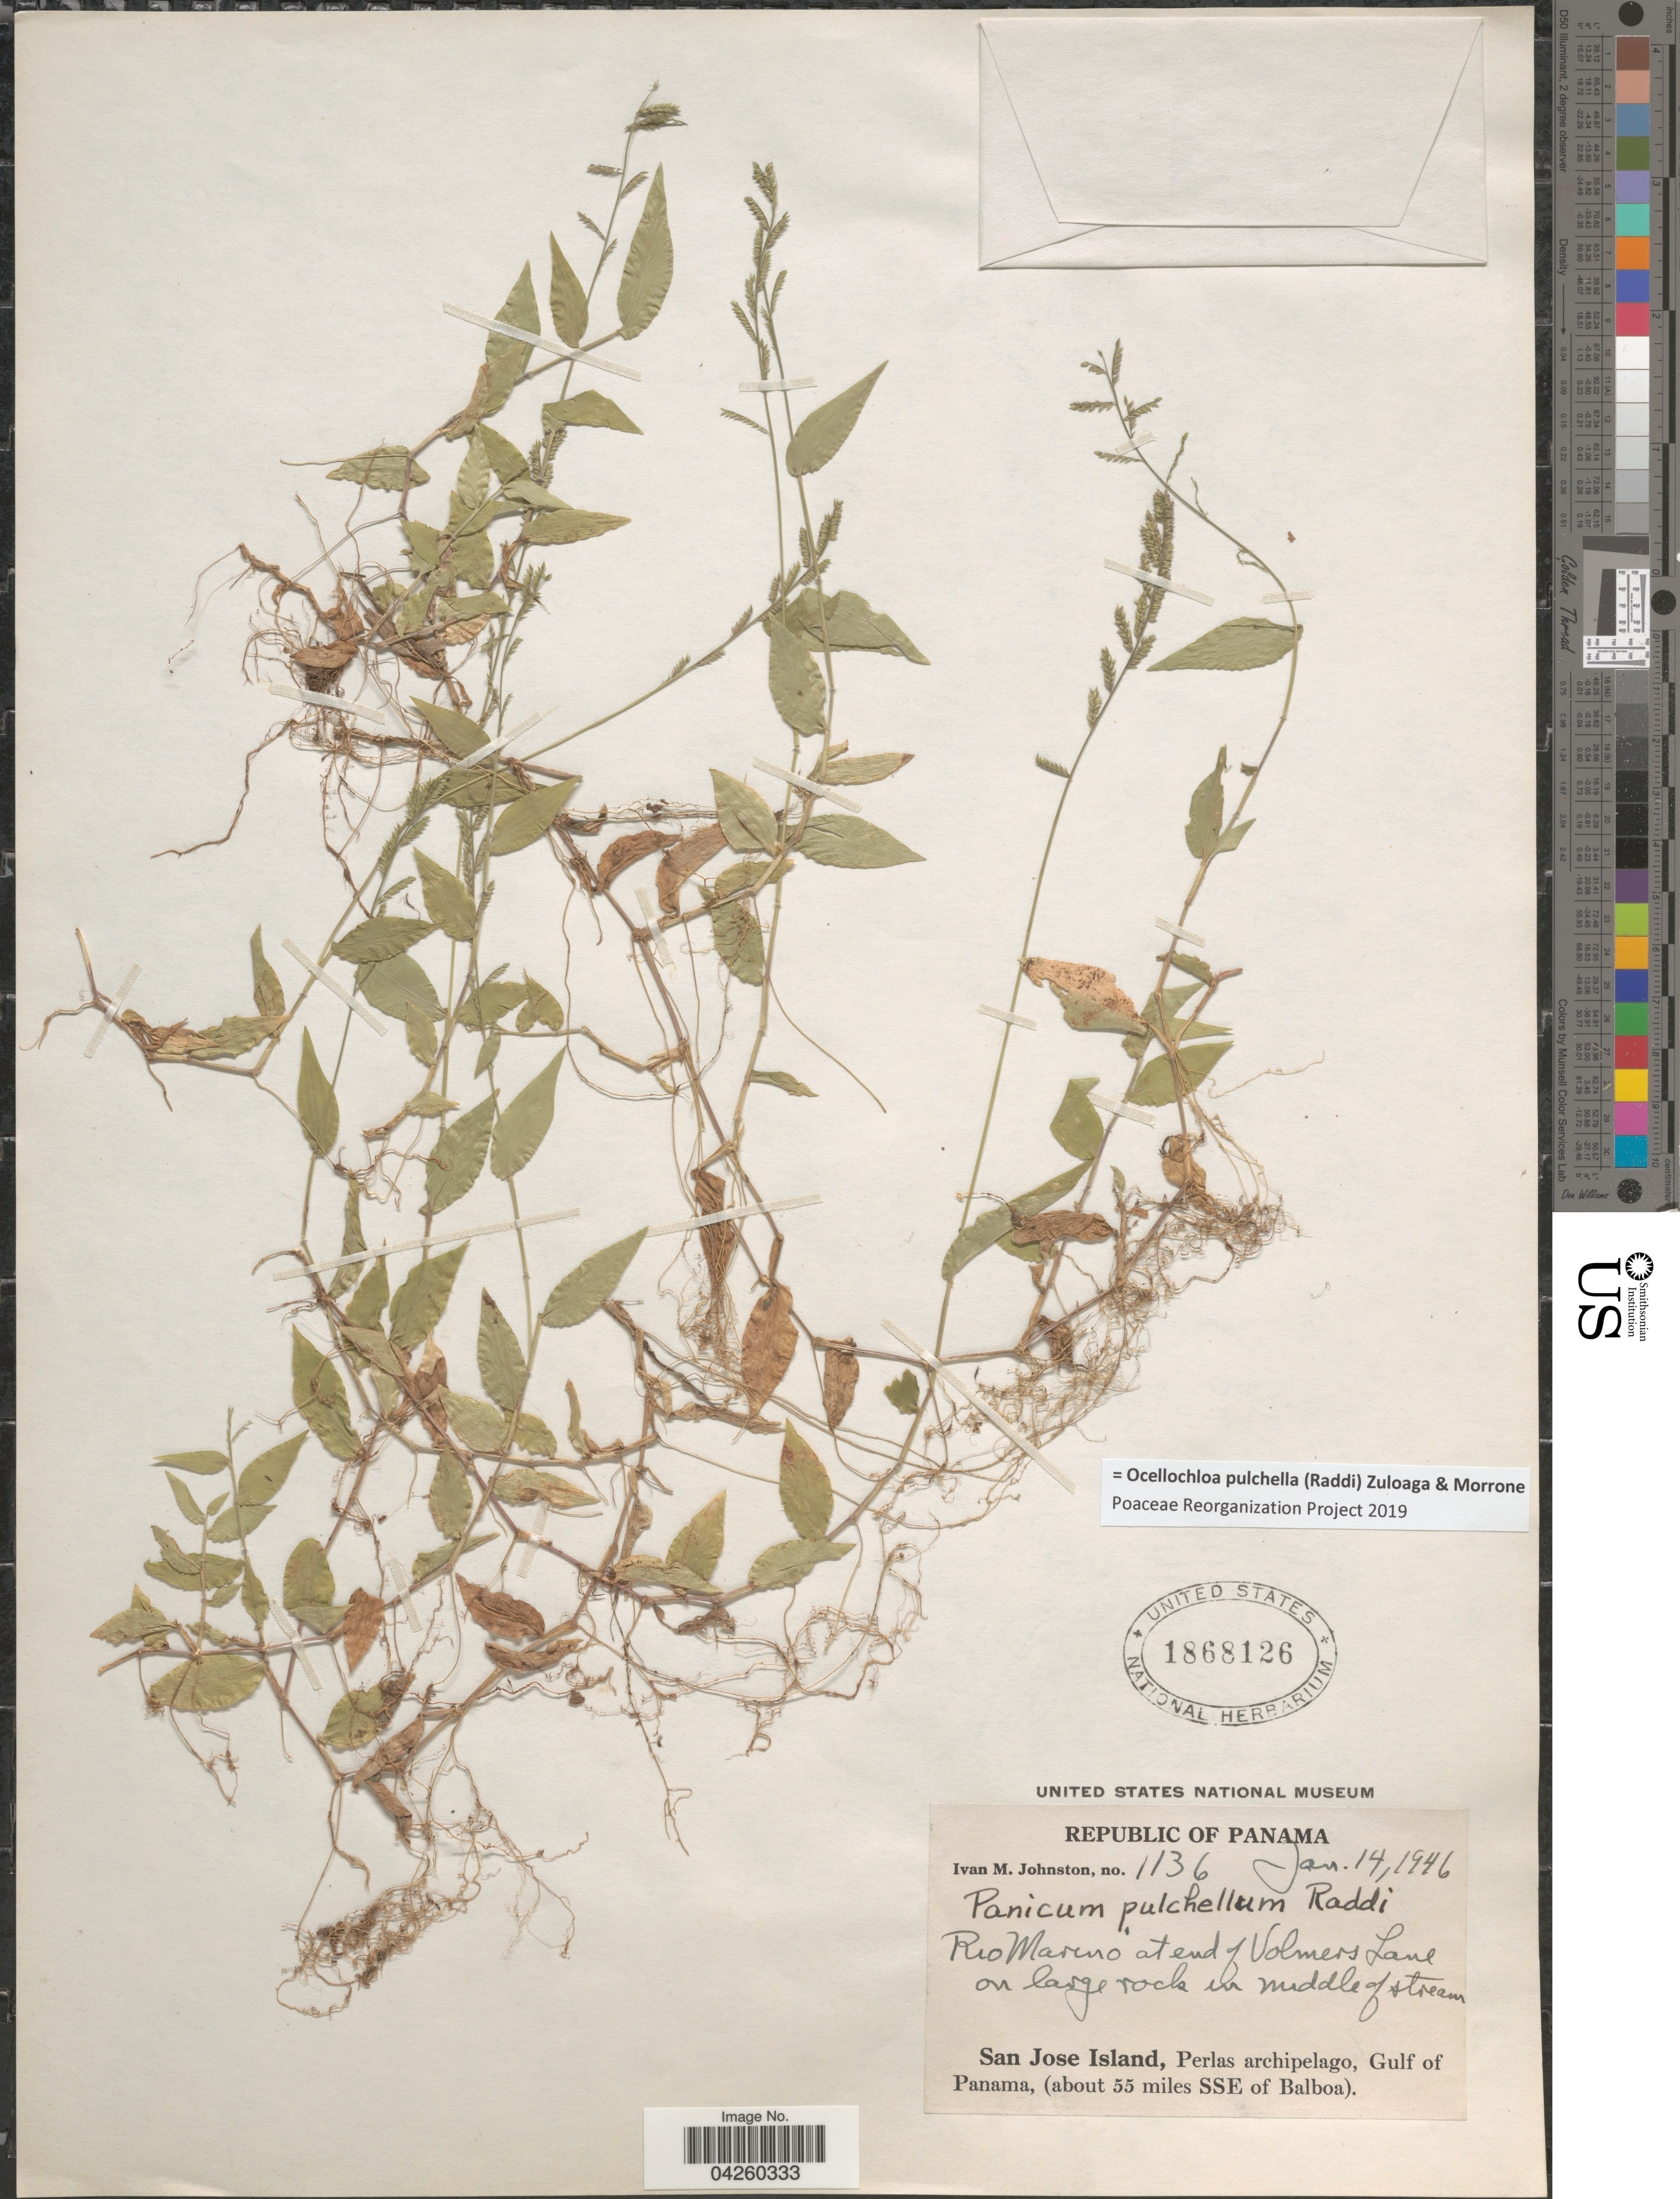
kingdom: Plantae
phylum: Tracheophyta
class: Liliopsida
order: Poales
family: Poaceae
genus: Ocellochloa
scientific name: Ocellochloa pulchella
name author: (Raddi) Zuloaga & Morrone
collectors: I.M. Johnston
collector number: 1136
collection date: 1946-01-14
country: Panama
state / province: Panamá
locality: Rio Marino at end of Volmers Lane on large rock in middle of stream. San Jose Island, Perlas archipelago, Gulf of Panama, (about 55 miles SSE of Balboa).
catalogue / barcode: US 1868126